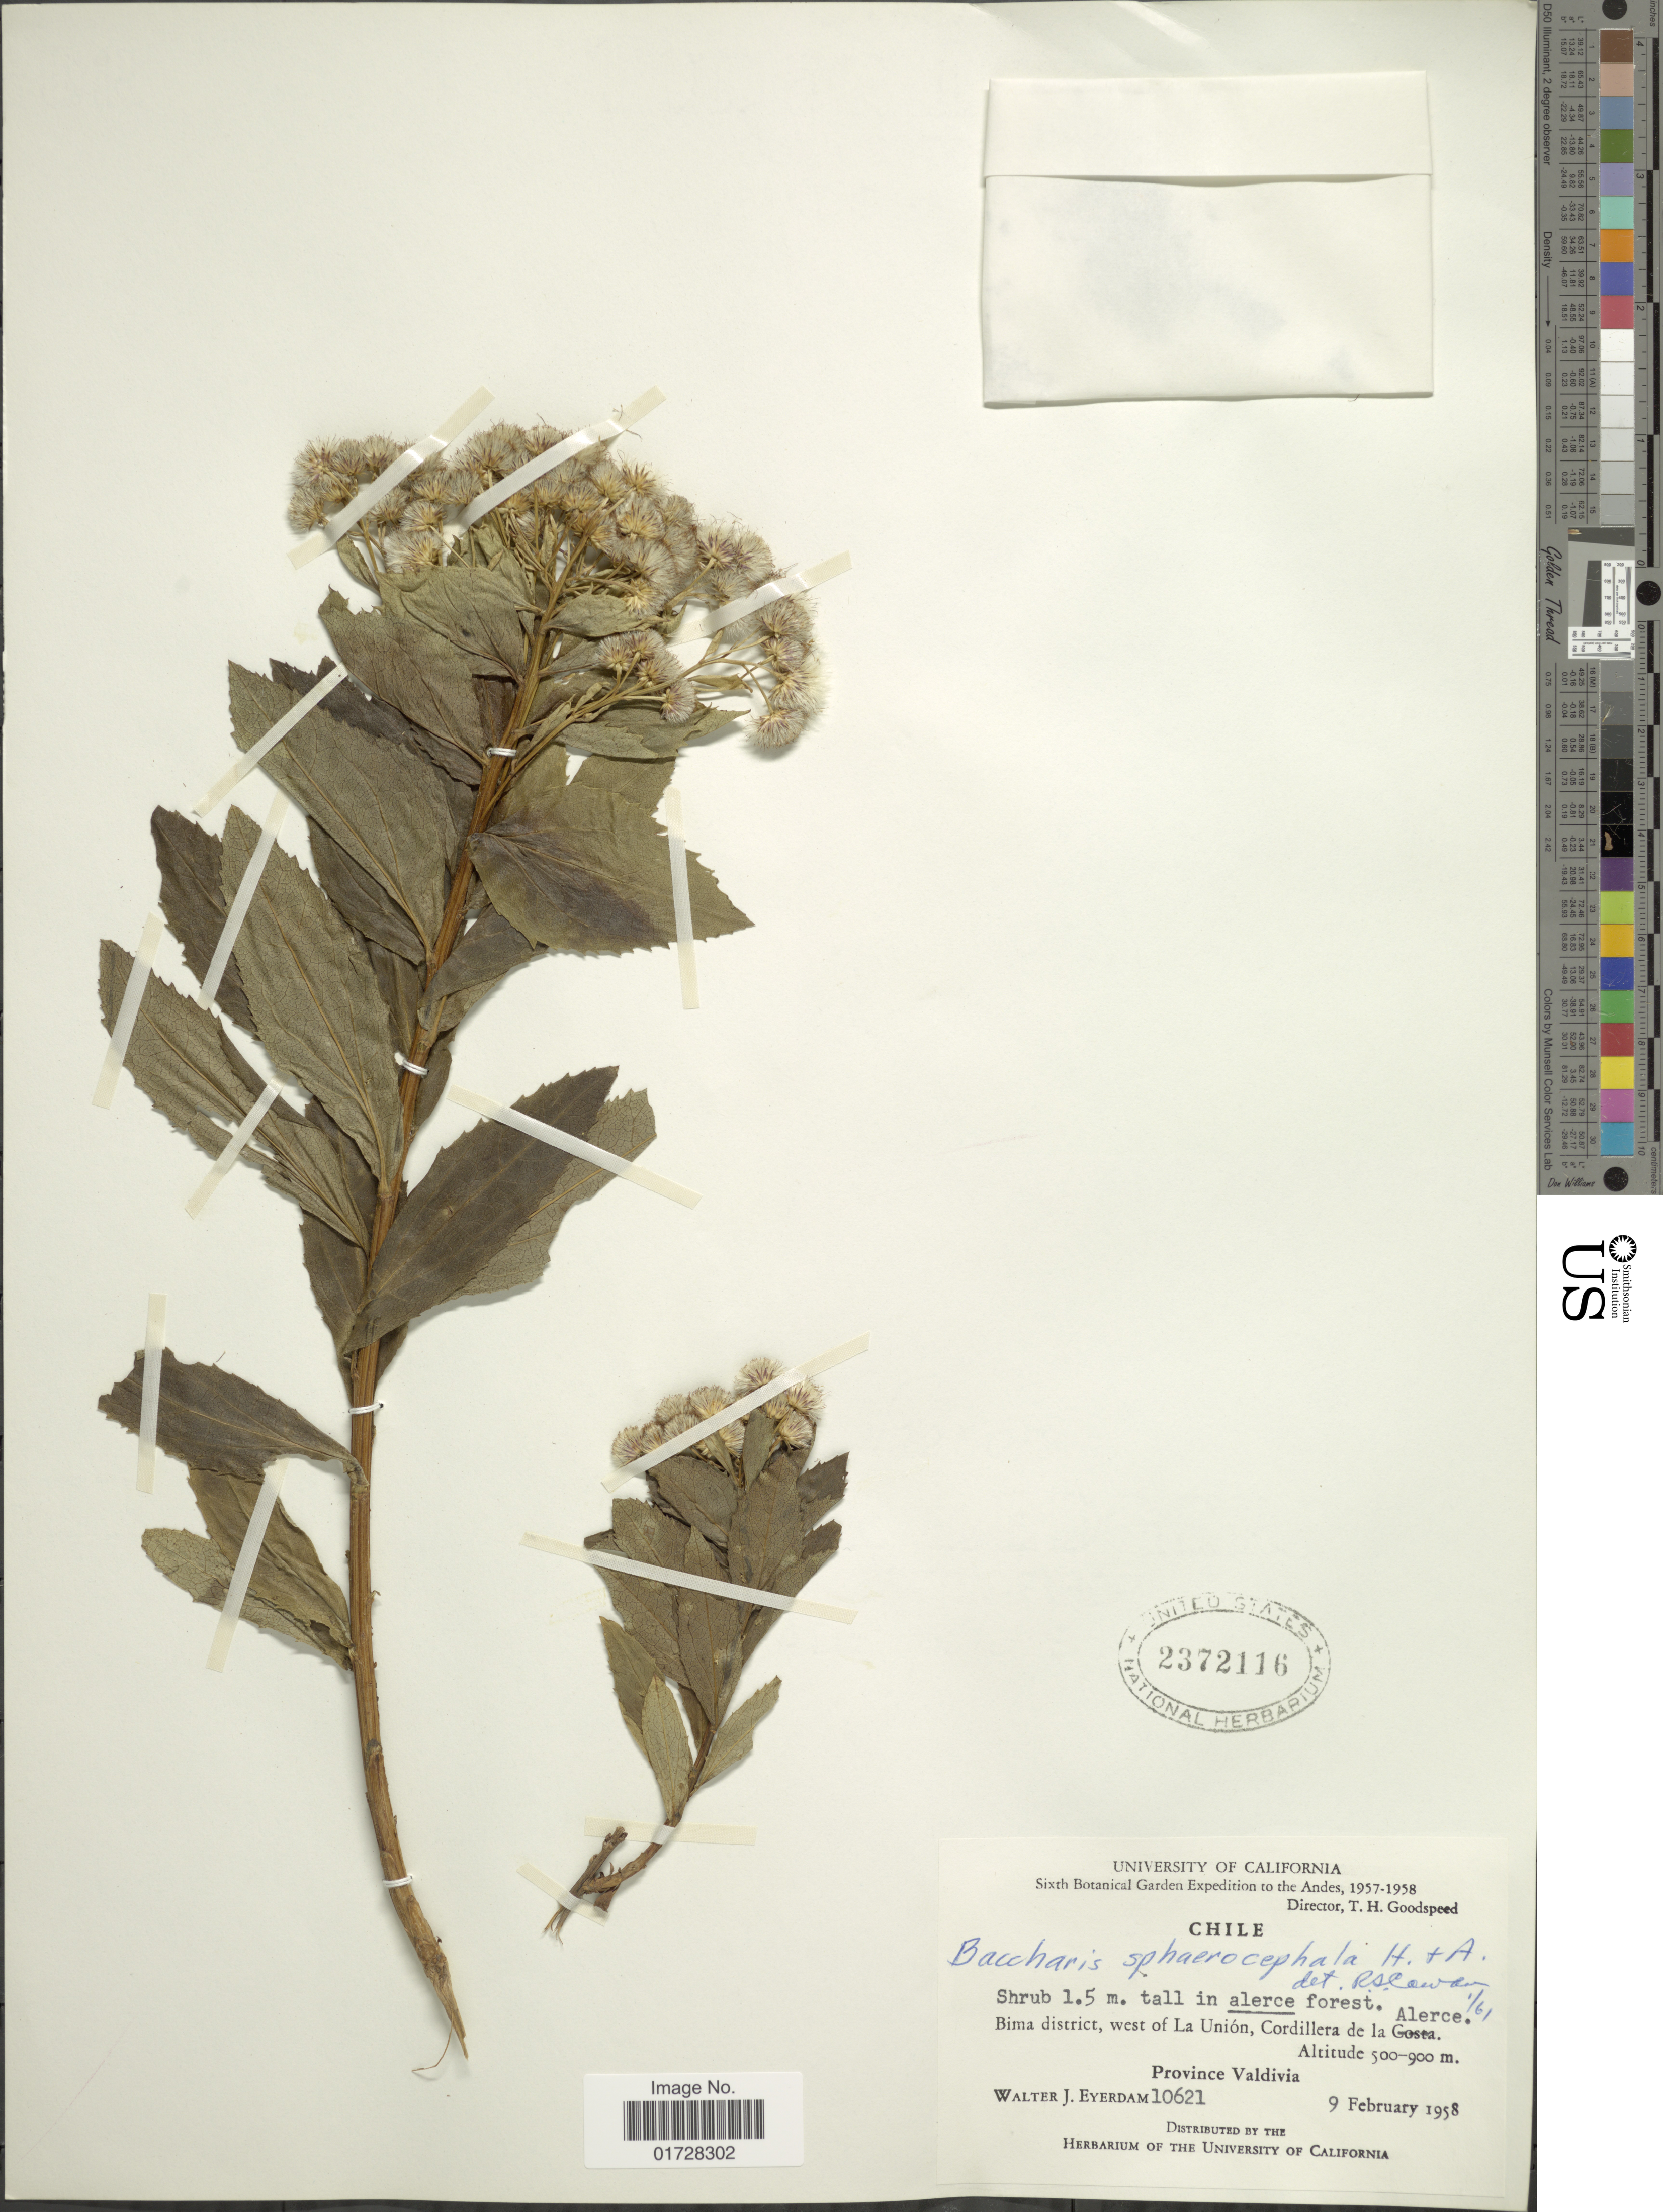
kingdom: Plantae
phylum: Tracheophyta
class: Magnoliopsida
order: Asterales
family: Asteraceae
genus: Baccharis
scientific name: Baccharis sphaerocephala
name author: Hook. & Arn.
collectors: W. J. Eyerdam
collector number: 10621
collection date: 1958-02-09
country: Chile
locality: Bima district, west of La Union, Cordillera de la Alerce, Province Valdivia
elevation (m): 500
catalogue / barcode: US 2372116